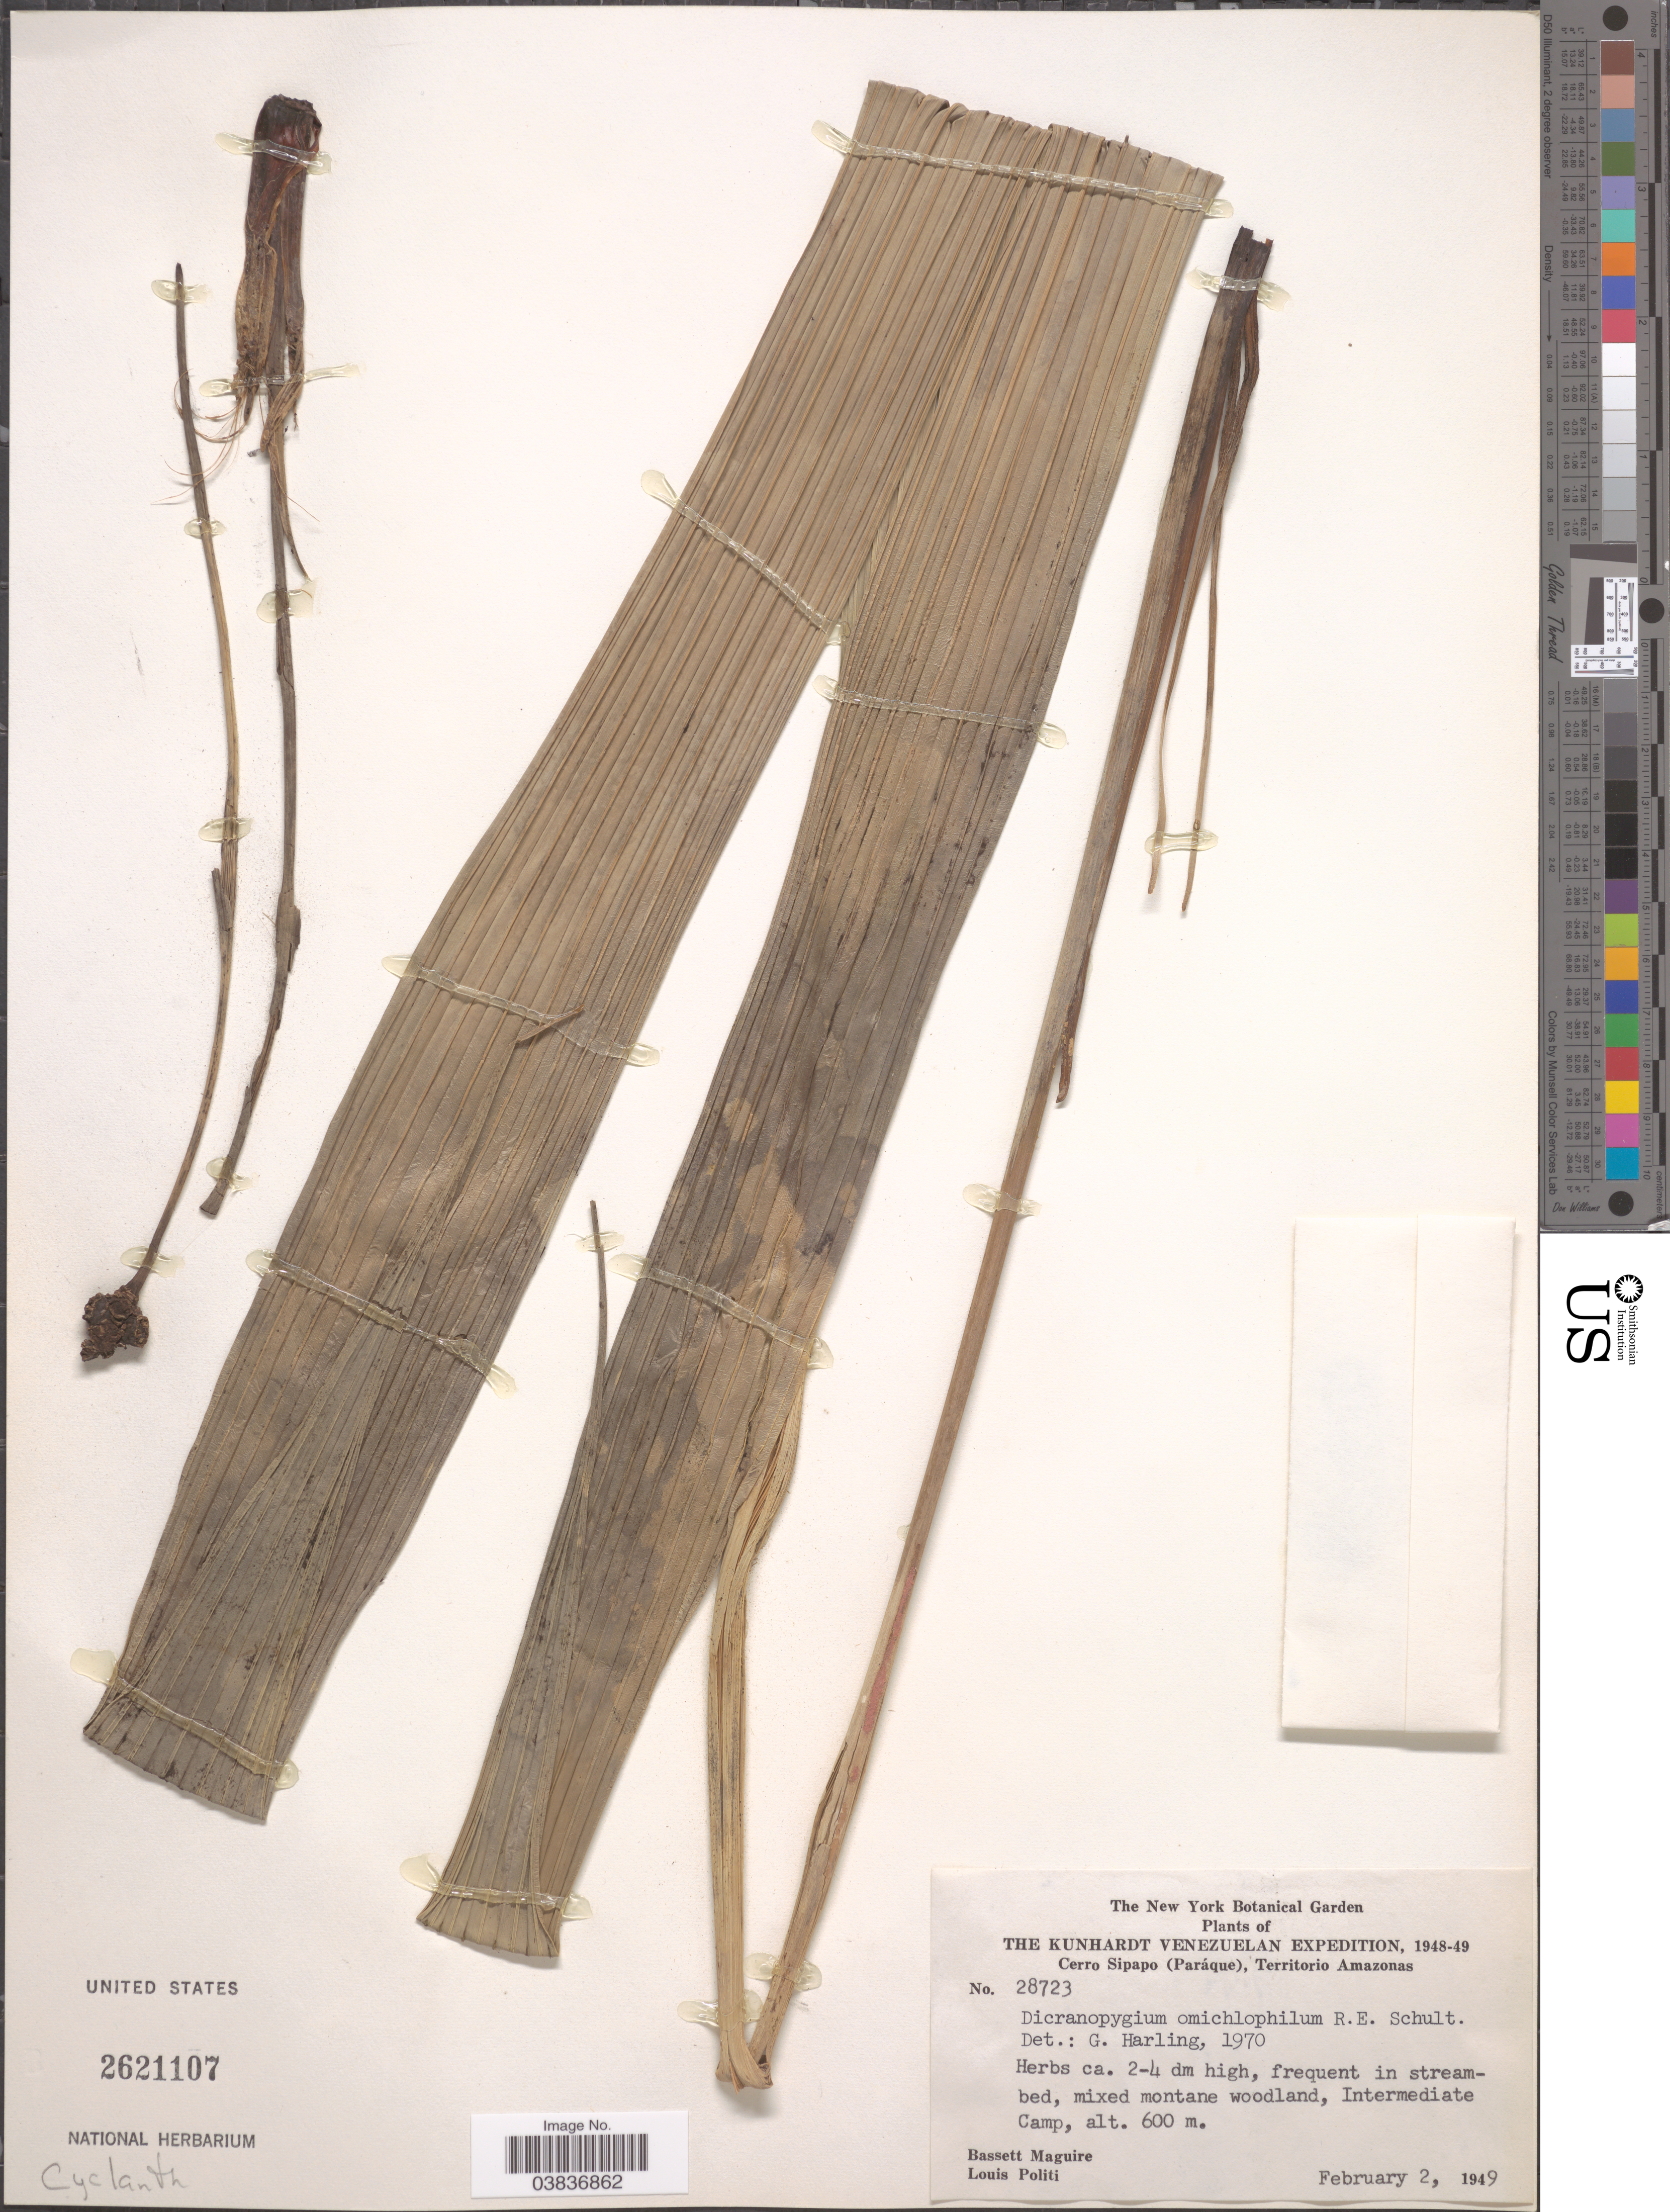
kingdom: Plantae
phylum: Tracheophyta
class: Liliopsida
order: Pandanales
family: Cyclanthaceae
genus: Dicranopygium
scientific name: Dicranopygium omichlophilum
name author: R.E. Schult. ex Harling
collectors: B. Maguire & L. Politi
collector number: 28723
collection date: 1949-02-02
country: Venezuela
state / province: Amazonas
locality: Cerro Sipapo (Paráque), Territorio Amazonas. Intermediate Camp.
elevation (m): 600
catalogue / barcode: US 2621107